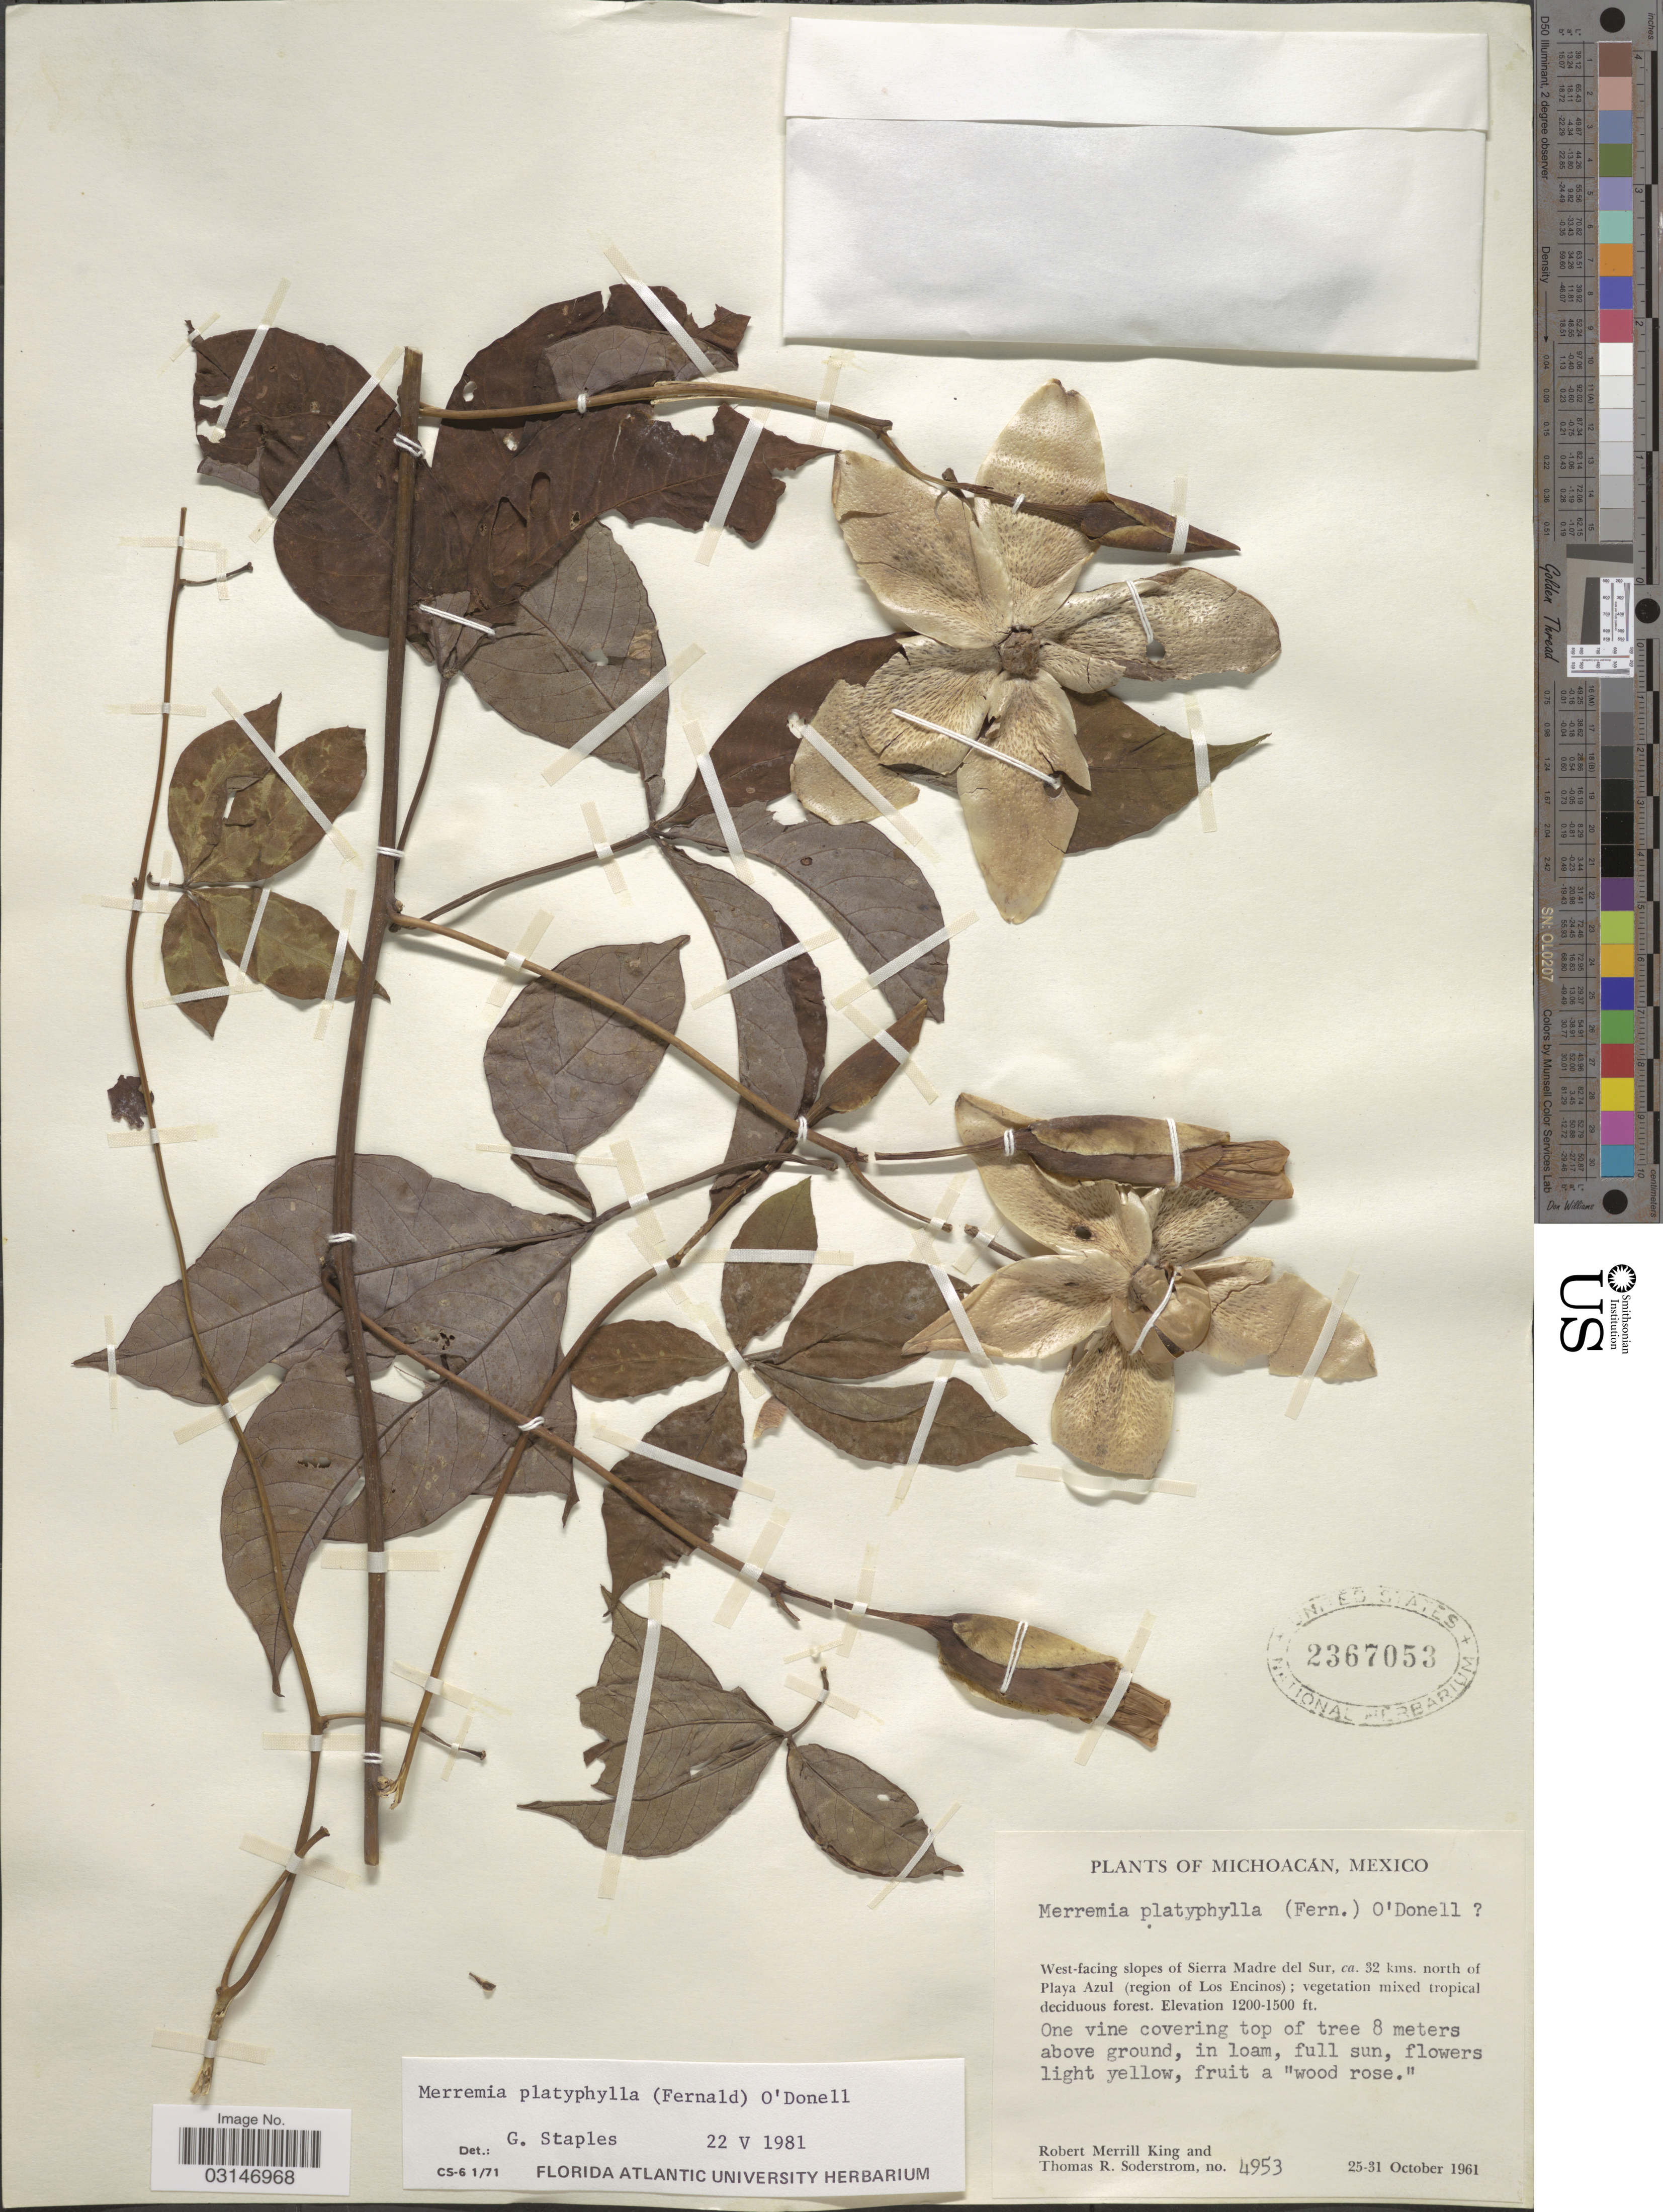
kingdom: Plantae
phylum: Tracheophyta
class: Magnoliopsida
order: Solanales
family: Convolvulaceae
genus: Distimake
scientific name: Distimake platyphyllus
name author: (Choisy) Petrongari & A. R. Simões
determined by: Strong, Mark T., (BOT), Smithsonian Institution - National Museum of Natural History (UNITED STATES)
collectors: R. M. King & T. R. Soderstrom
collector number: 4953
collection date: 1961-10-25/1961-10-31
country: Mexico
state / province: Michoacán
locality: West-facing slopes of Sierra Madre del Sur, ca. 32 kms. north of Playa Azul (region of Los Encinos).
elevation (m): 366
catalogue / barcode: US 2367053